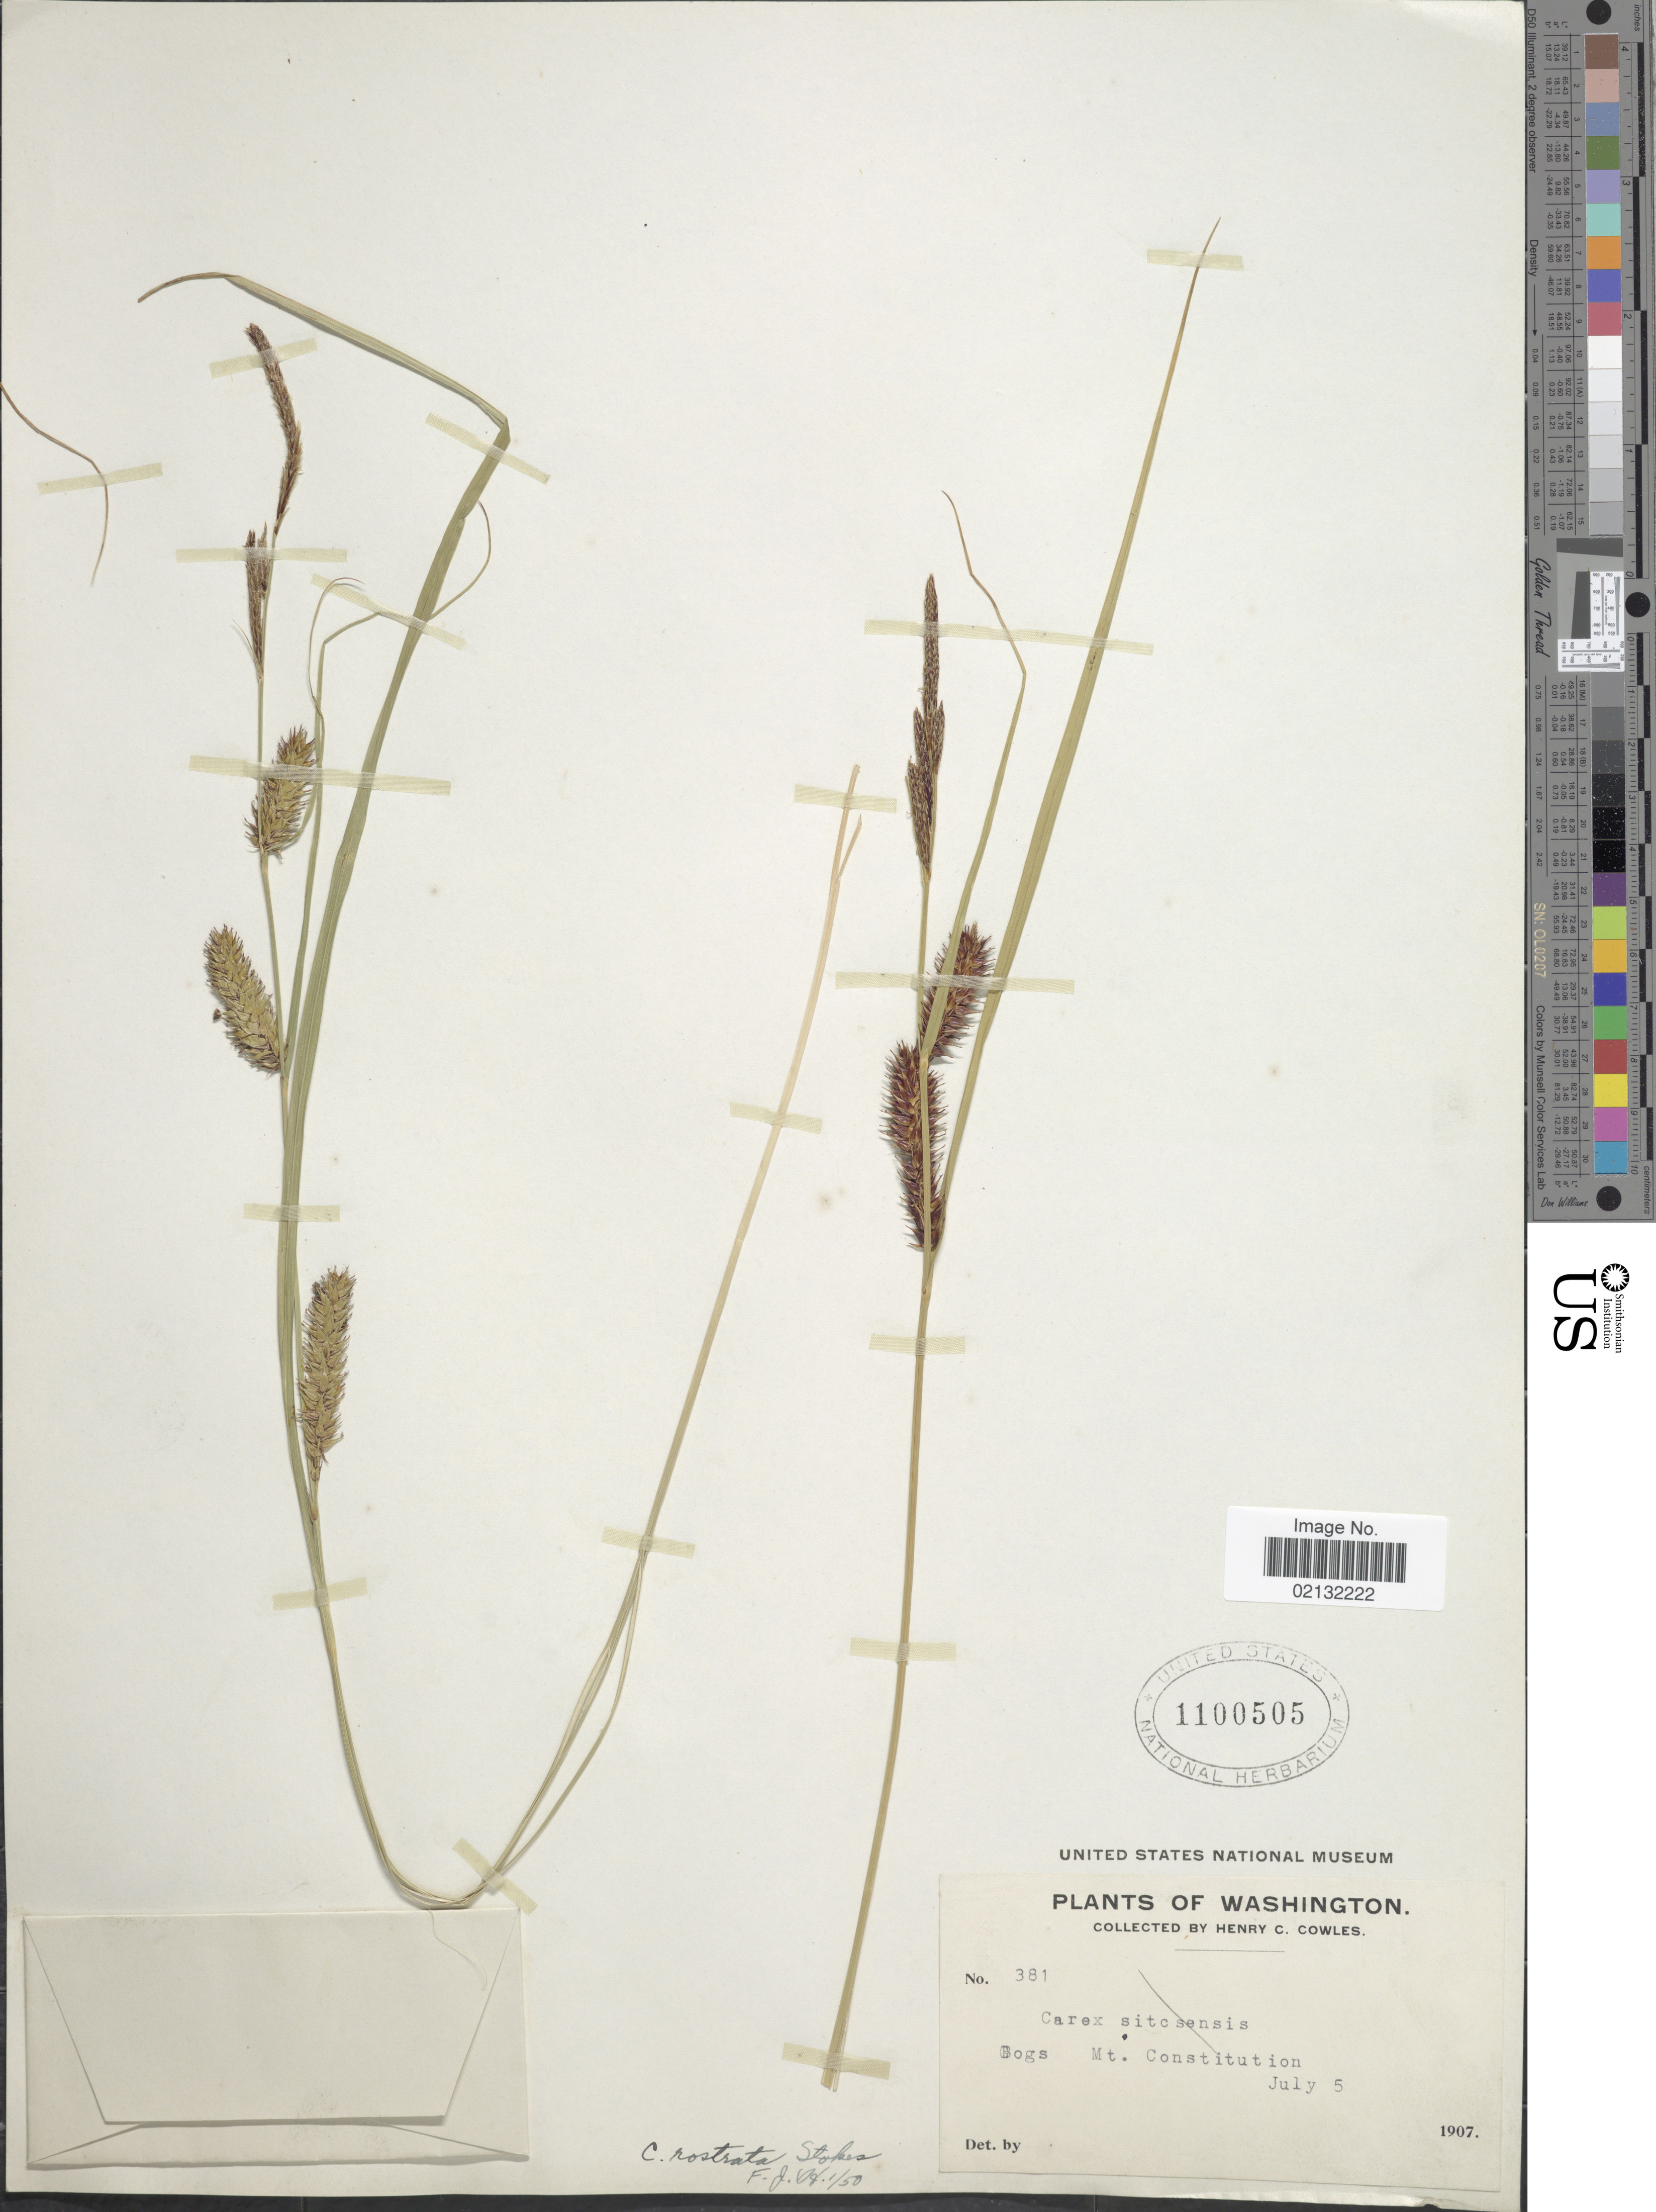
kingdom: Plantae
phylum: Tracheophyta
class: Liliopsida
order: Poales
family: Cyperaceae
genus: Carex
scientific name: Carex rostrata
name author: Stokes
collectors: H. Cowles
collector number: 381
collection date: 1907-07-05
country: United States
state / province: Washington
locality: Bogs, Mt. Constitution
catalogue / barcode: US 1100505